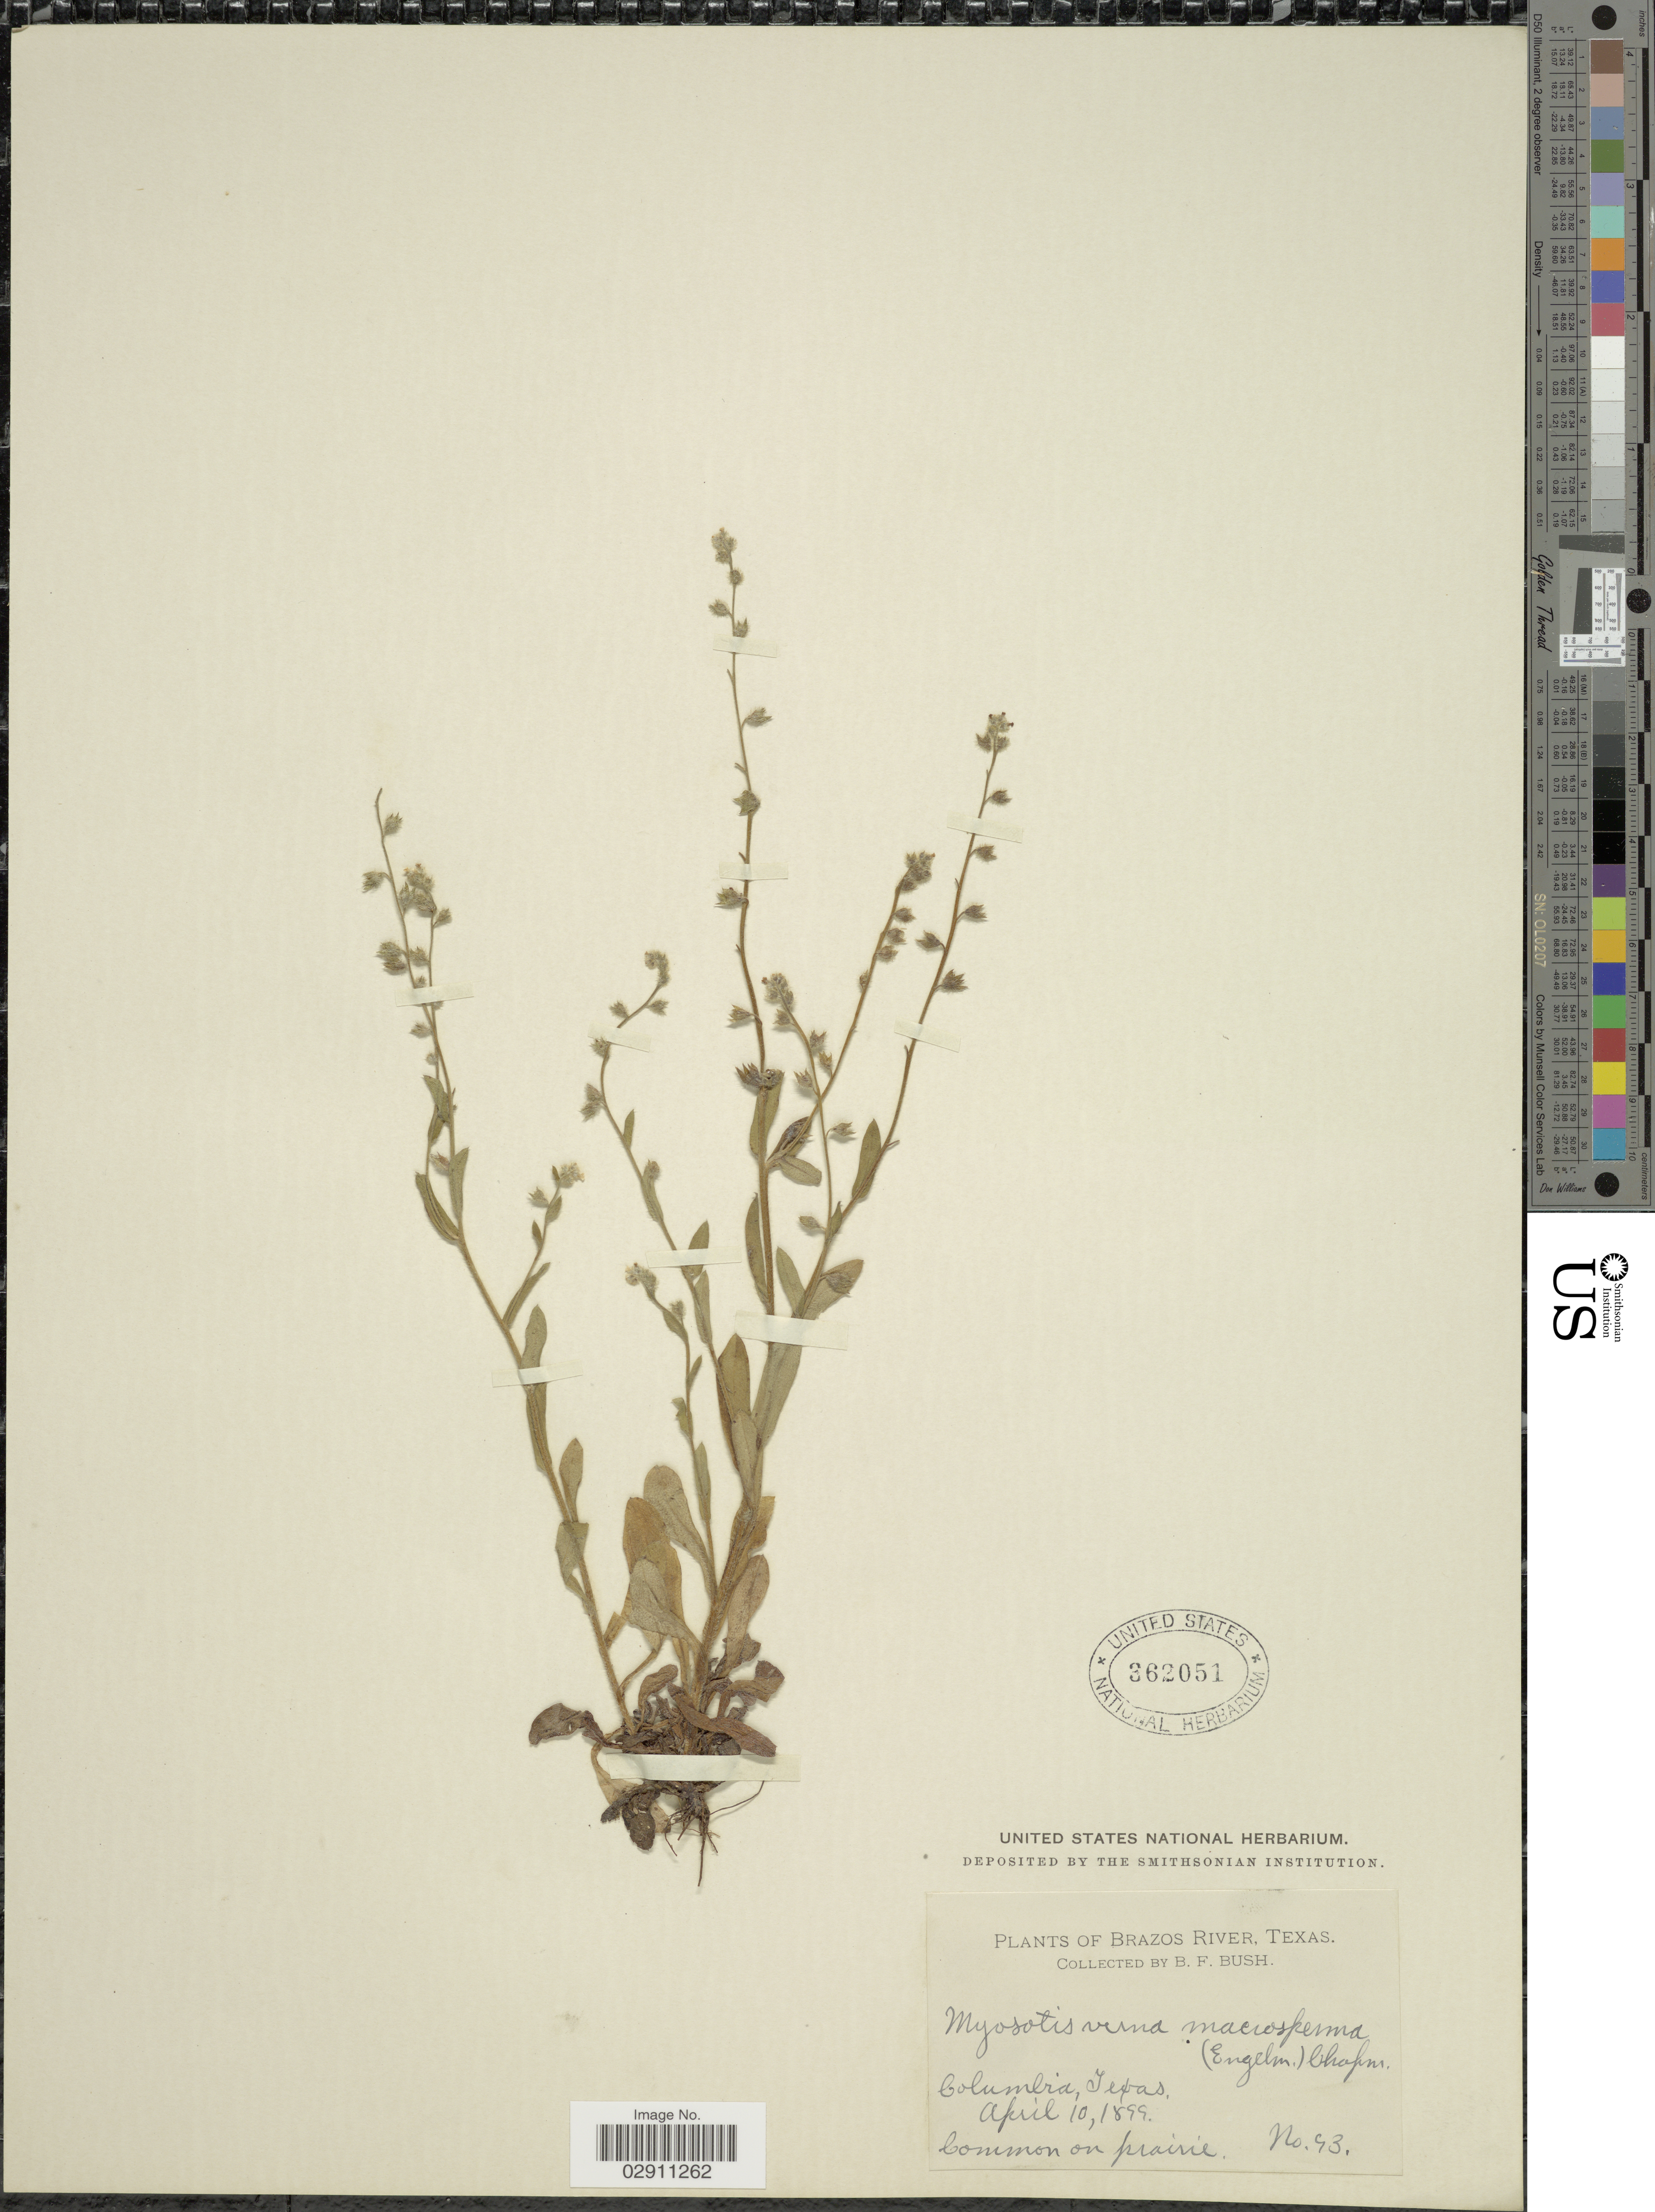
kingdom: Plantae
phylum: Tracheophyta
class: Magnoliopsida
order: Boraginales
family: Boraginaceae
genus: Myosotis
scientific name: Myosotis macrosperma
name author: Engelm.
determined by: Goldman, Doug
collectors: B. F. Bush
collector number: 93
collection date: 1899-04-10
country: United States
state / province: Texas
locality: Brazos River, Columbia.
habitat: common on prairie.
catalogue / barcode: US 362051